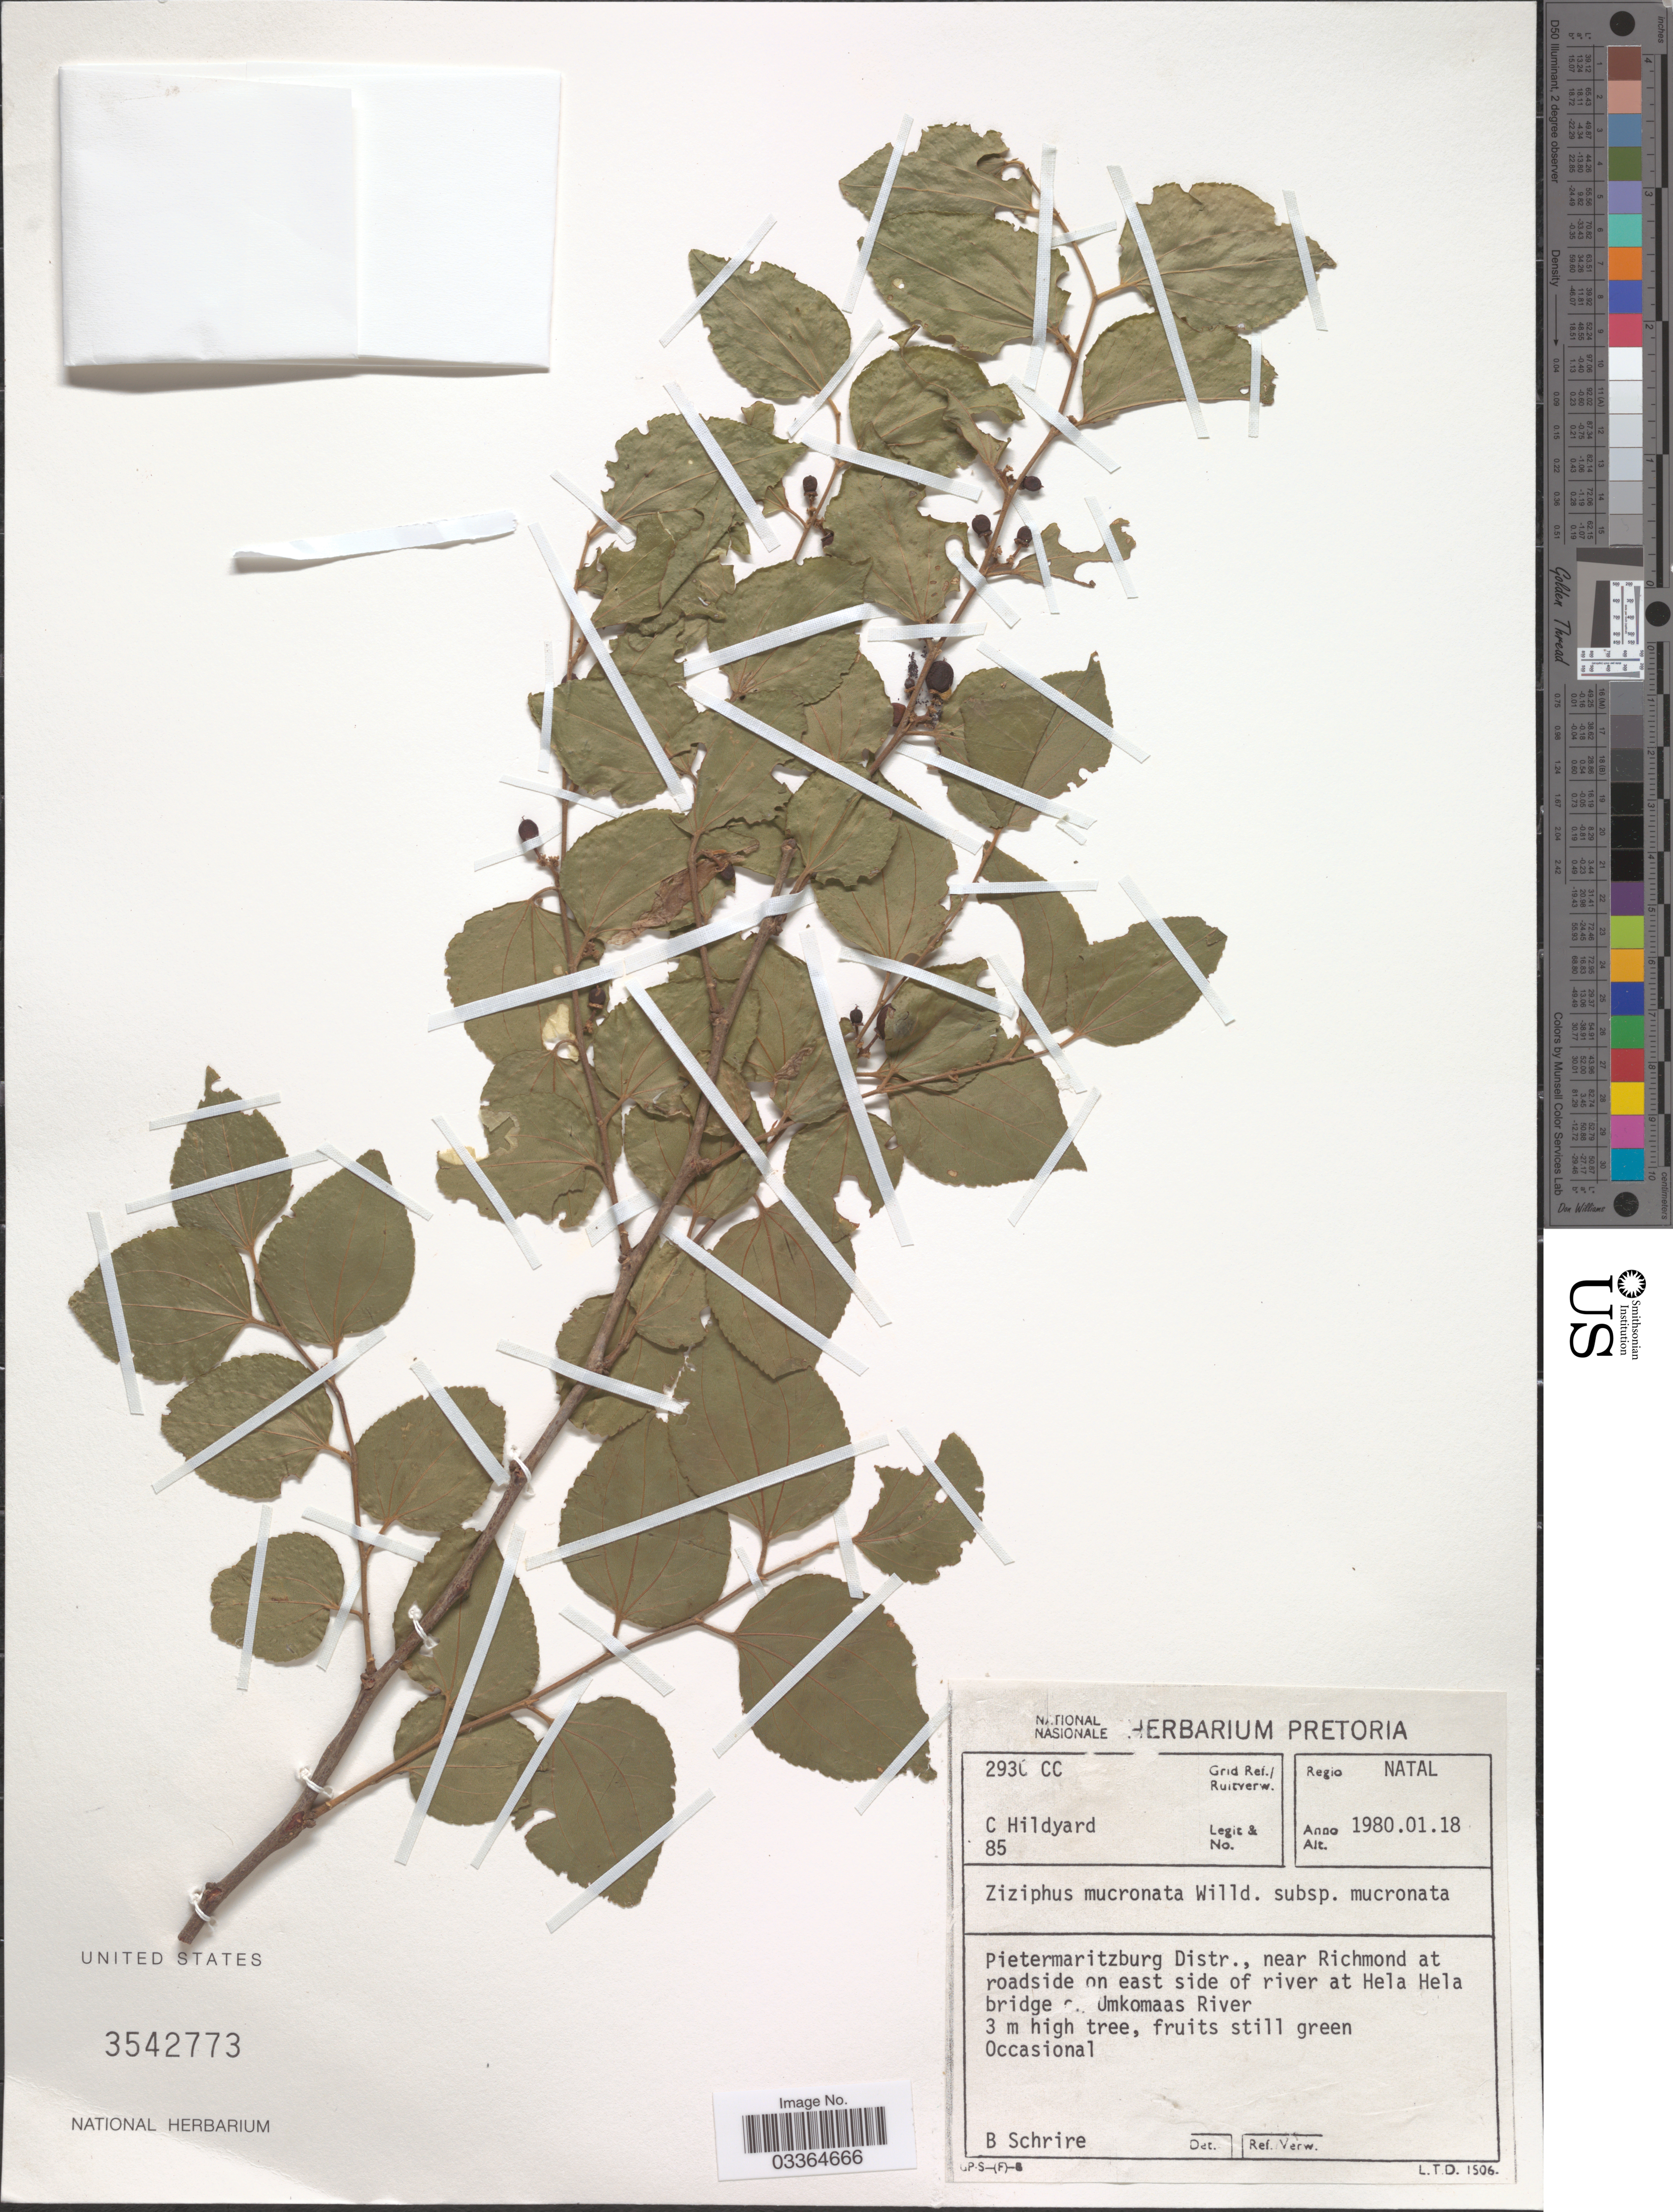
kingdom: Plantae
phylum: Tracheophyta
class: Magnoliopsida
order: Rosales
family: Rhamnaceae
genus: Ziziphus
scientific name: Ziziphus mucronata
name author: Willd.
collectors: C. Hildyard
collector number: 85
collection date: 1980-01-18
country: South Africa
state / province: KwaZulu-Natal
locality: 2930 CC Grid Ref. Regio Natal. Pietermaritzburg Distr., near Richmond at roadside on east side of river at Hela Hela bridge [illegible text] Omkomaas River.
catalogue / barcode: US 3542773